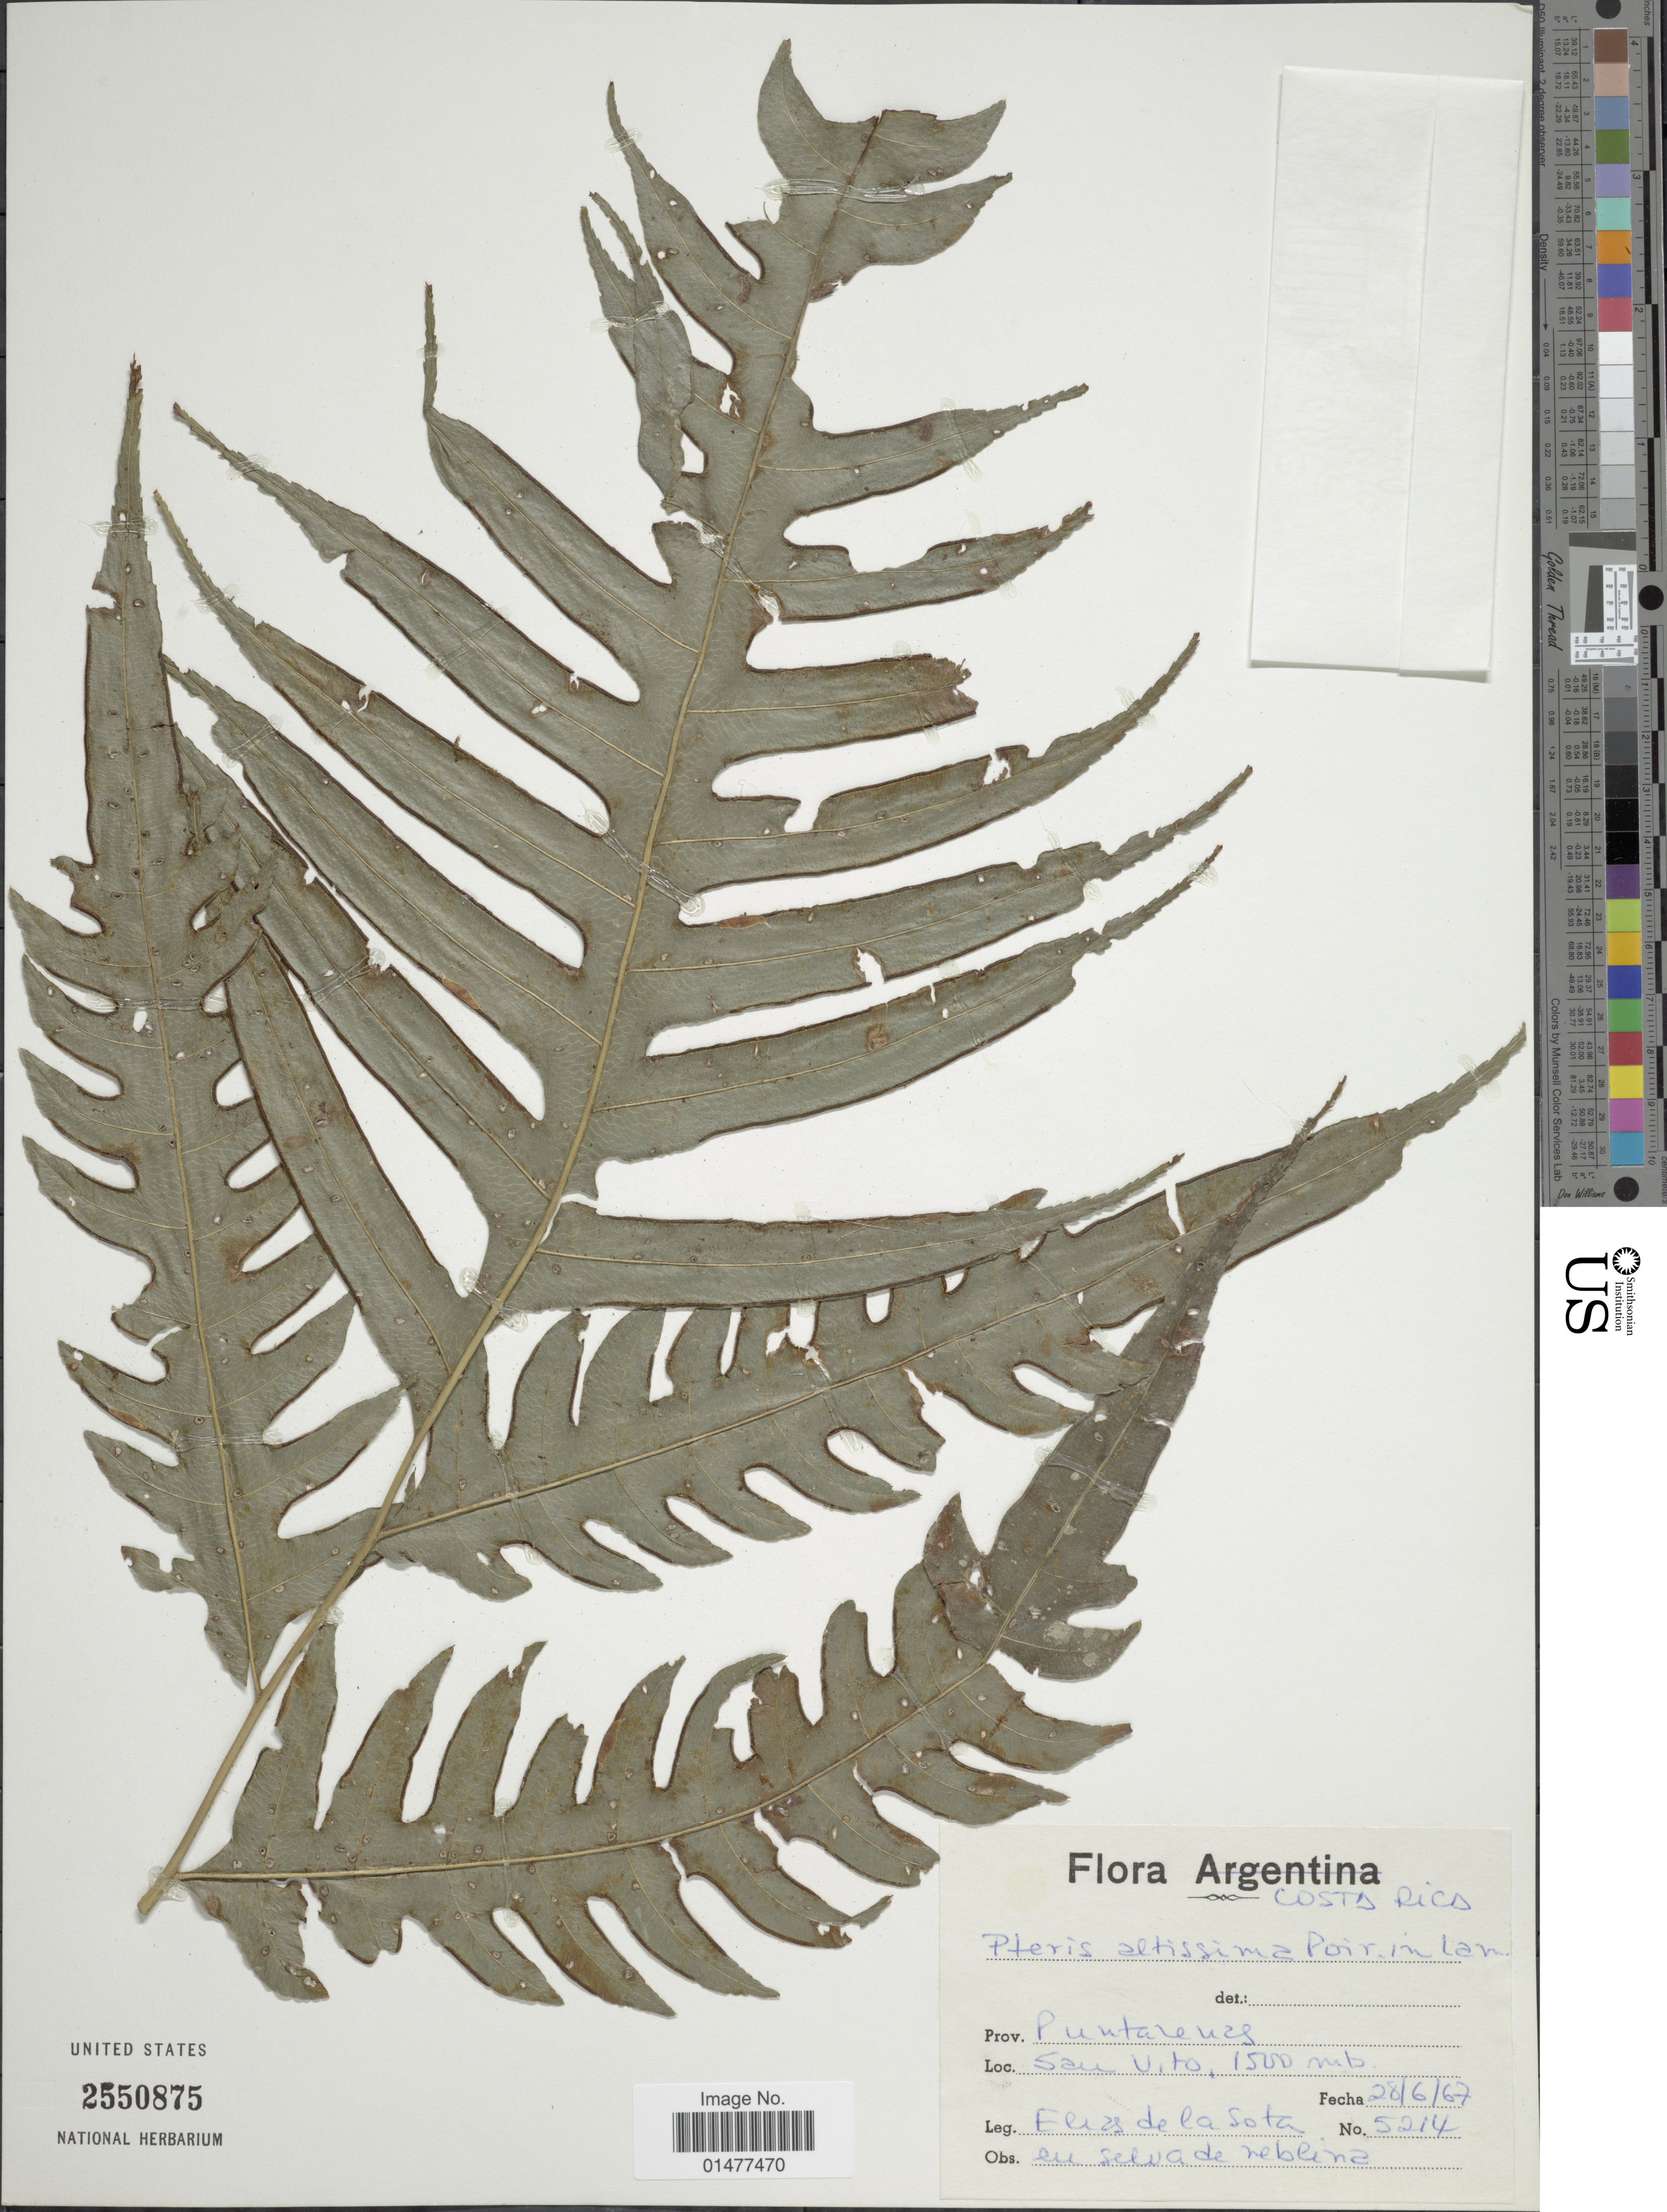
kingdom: Plantae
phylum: Tracheophyta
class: Polypodiopsida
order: Polypodiales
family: Pteridaceae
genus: Pteris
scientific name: Pteris altissima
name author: Poir.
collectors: E. R. de la Sota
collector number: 5214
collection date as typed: Transcribed d/m/y: 28/6/67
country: Costa Rica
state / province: Puntarenas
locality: San Vito.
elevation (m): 1500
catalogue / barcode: US 2550875